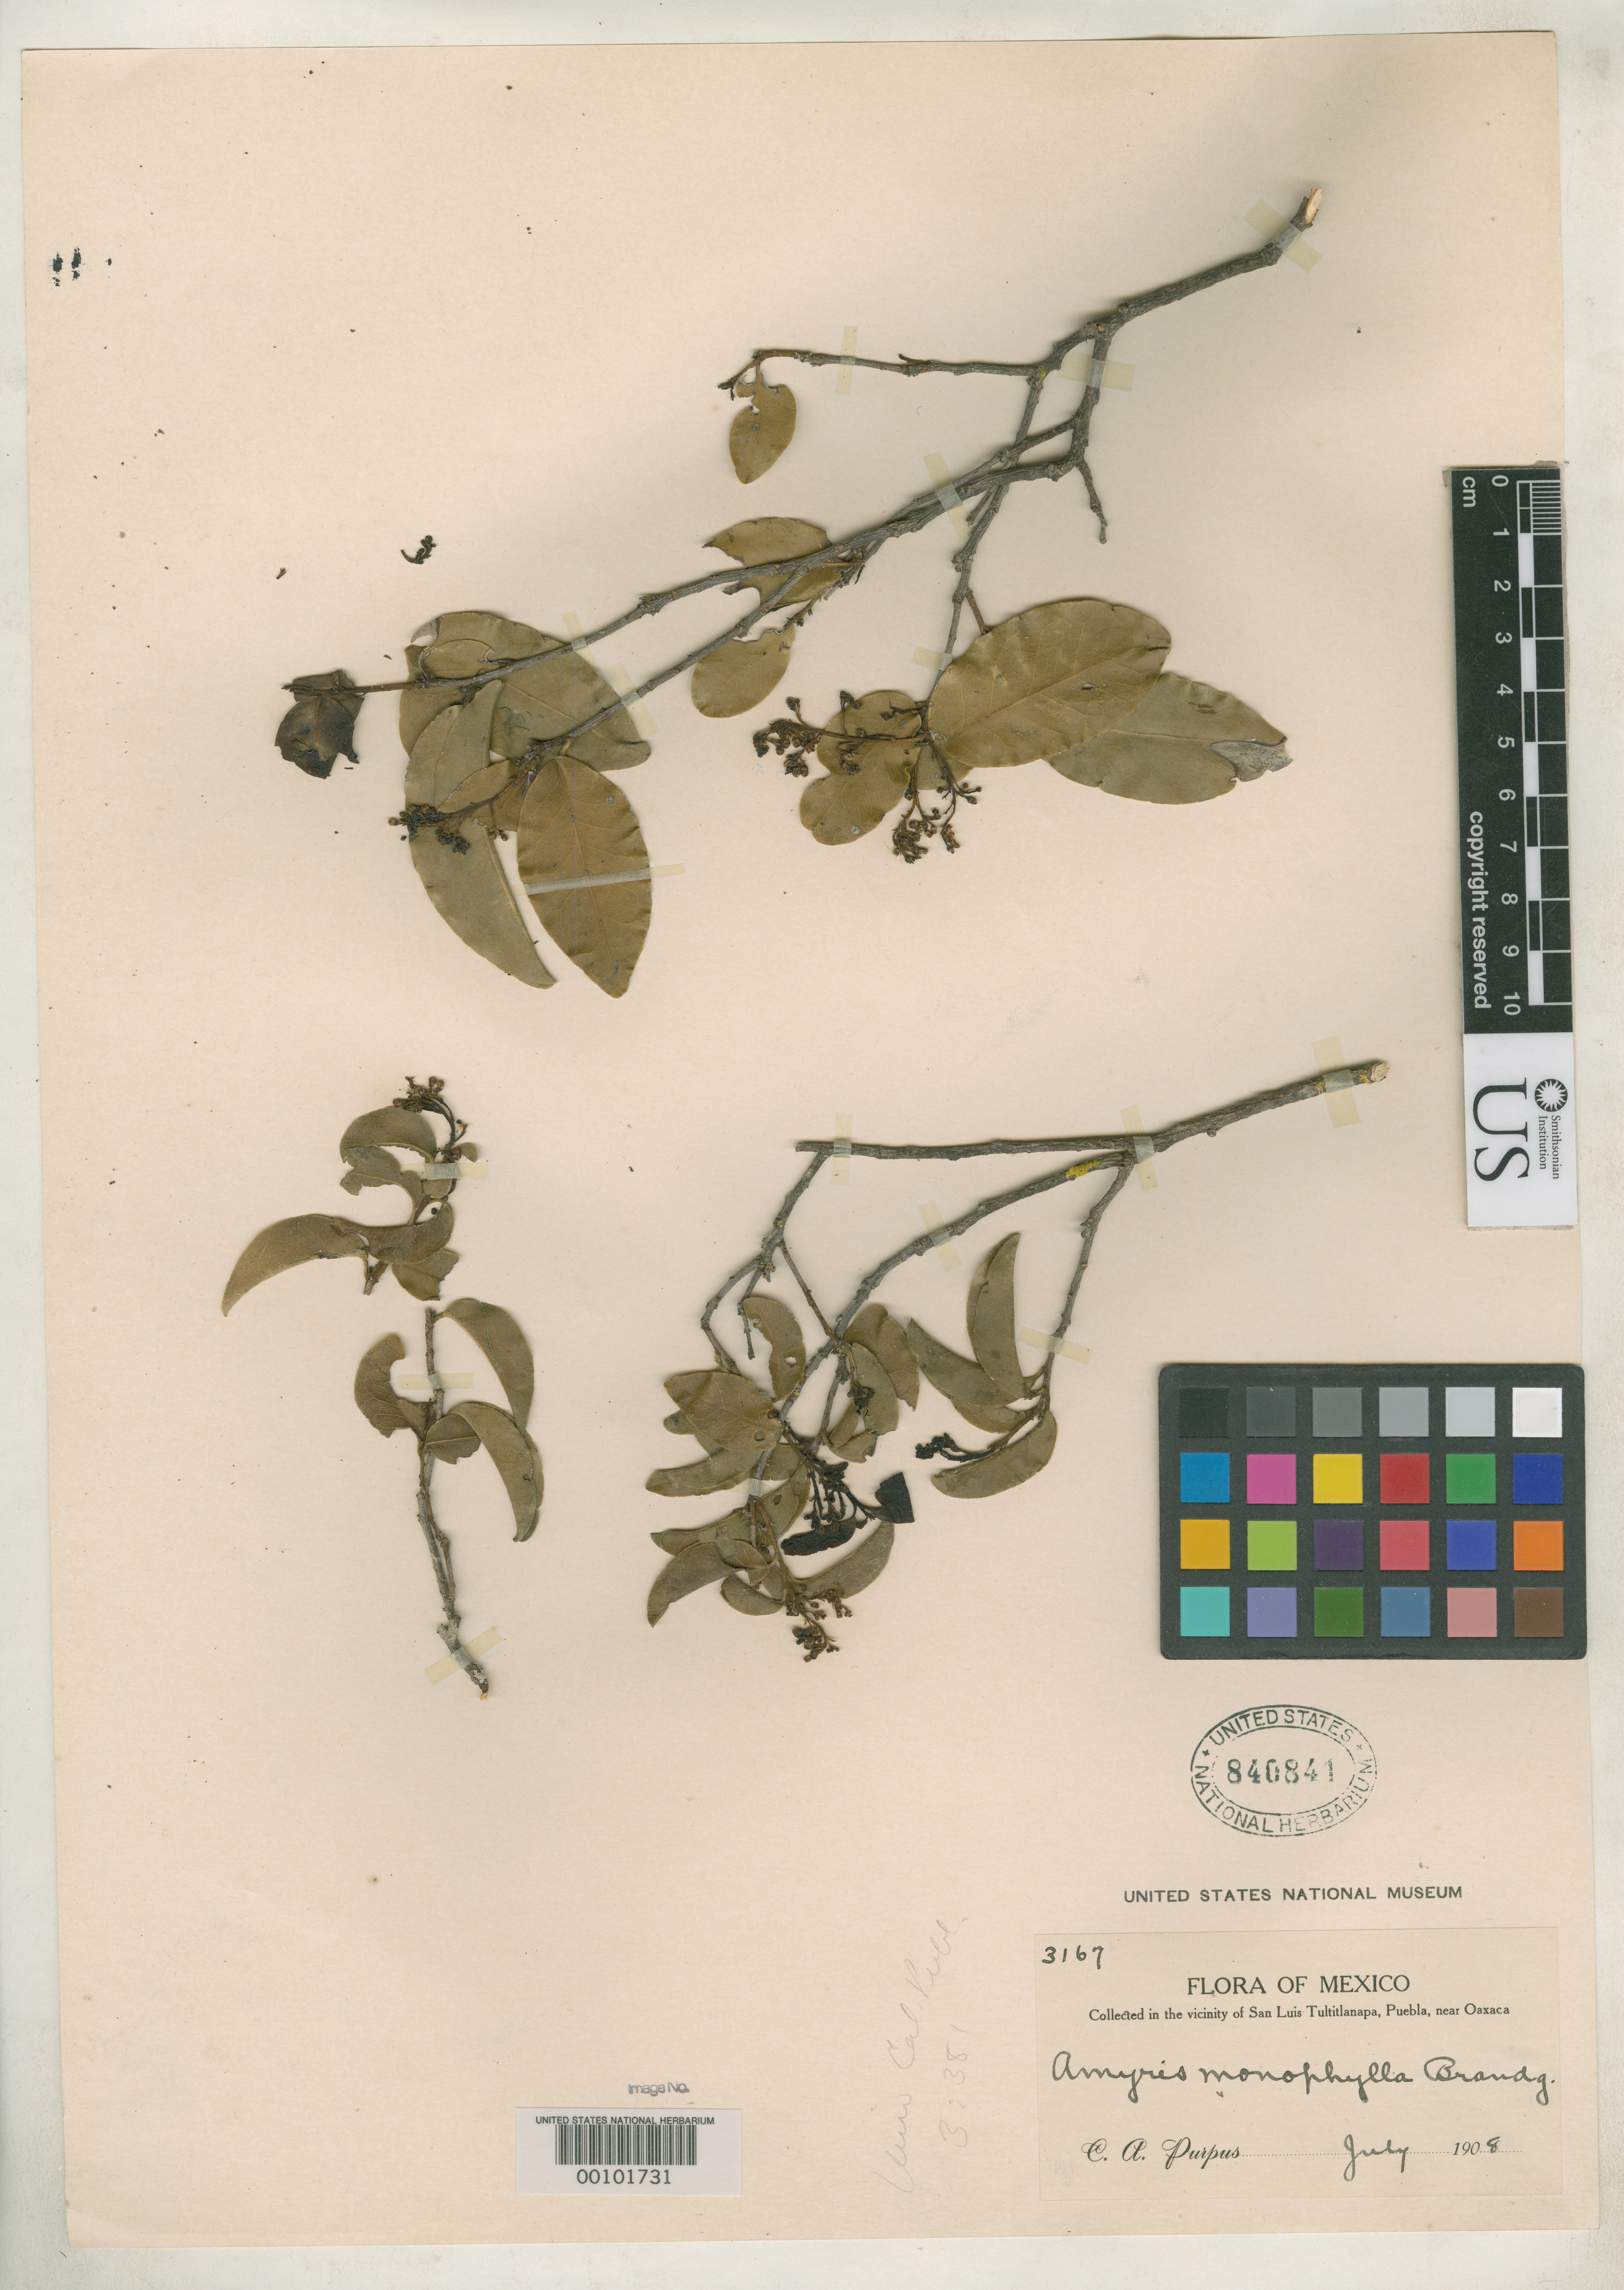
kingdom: Plantae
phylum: Tracheophyta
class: Magnoliopsida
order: Sapindales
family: Rutaceae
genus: Amyris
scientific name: Amyris monophylla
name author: Brandegee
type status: Isotype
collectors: C. A. Purpus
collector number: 3167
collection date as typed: Jul 1908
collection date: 1908-07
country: Mexico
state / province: Puebla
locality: San Luis Tultitlanapa.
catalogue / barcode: US 840841